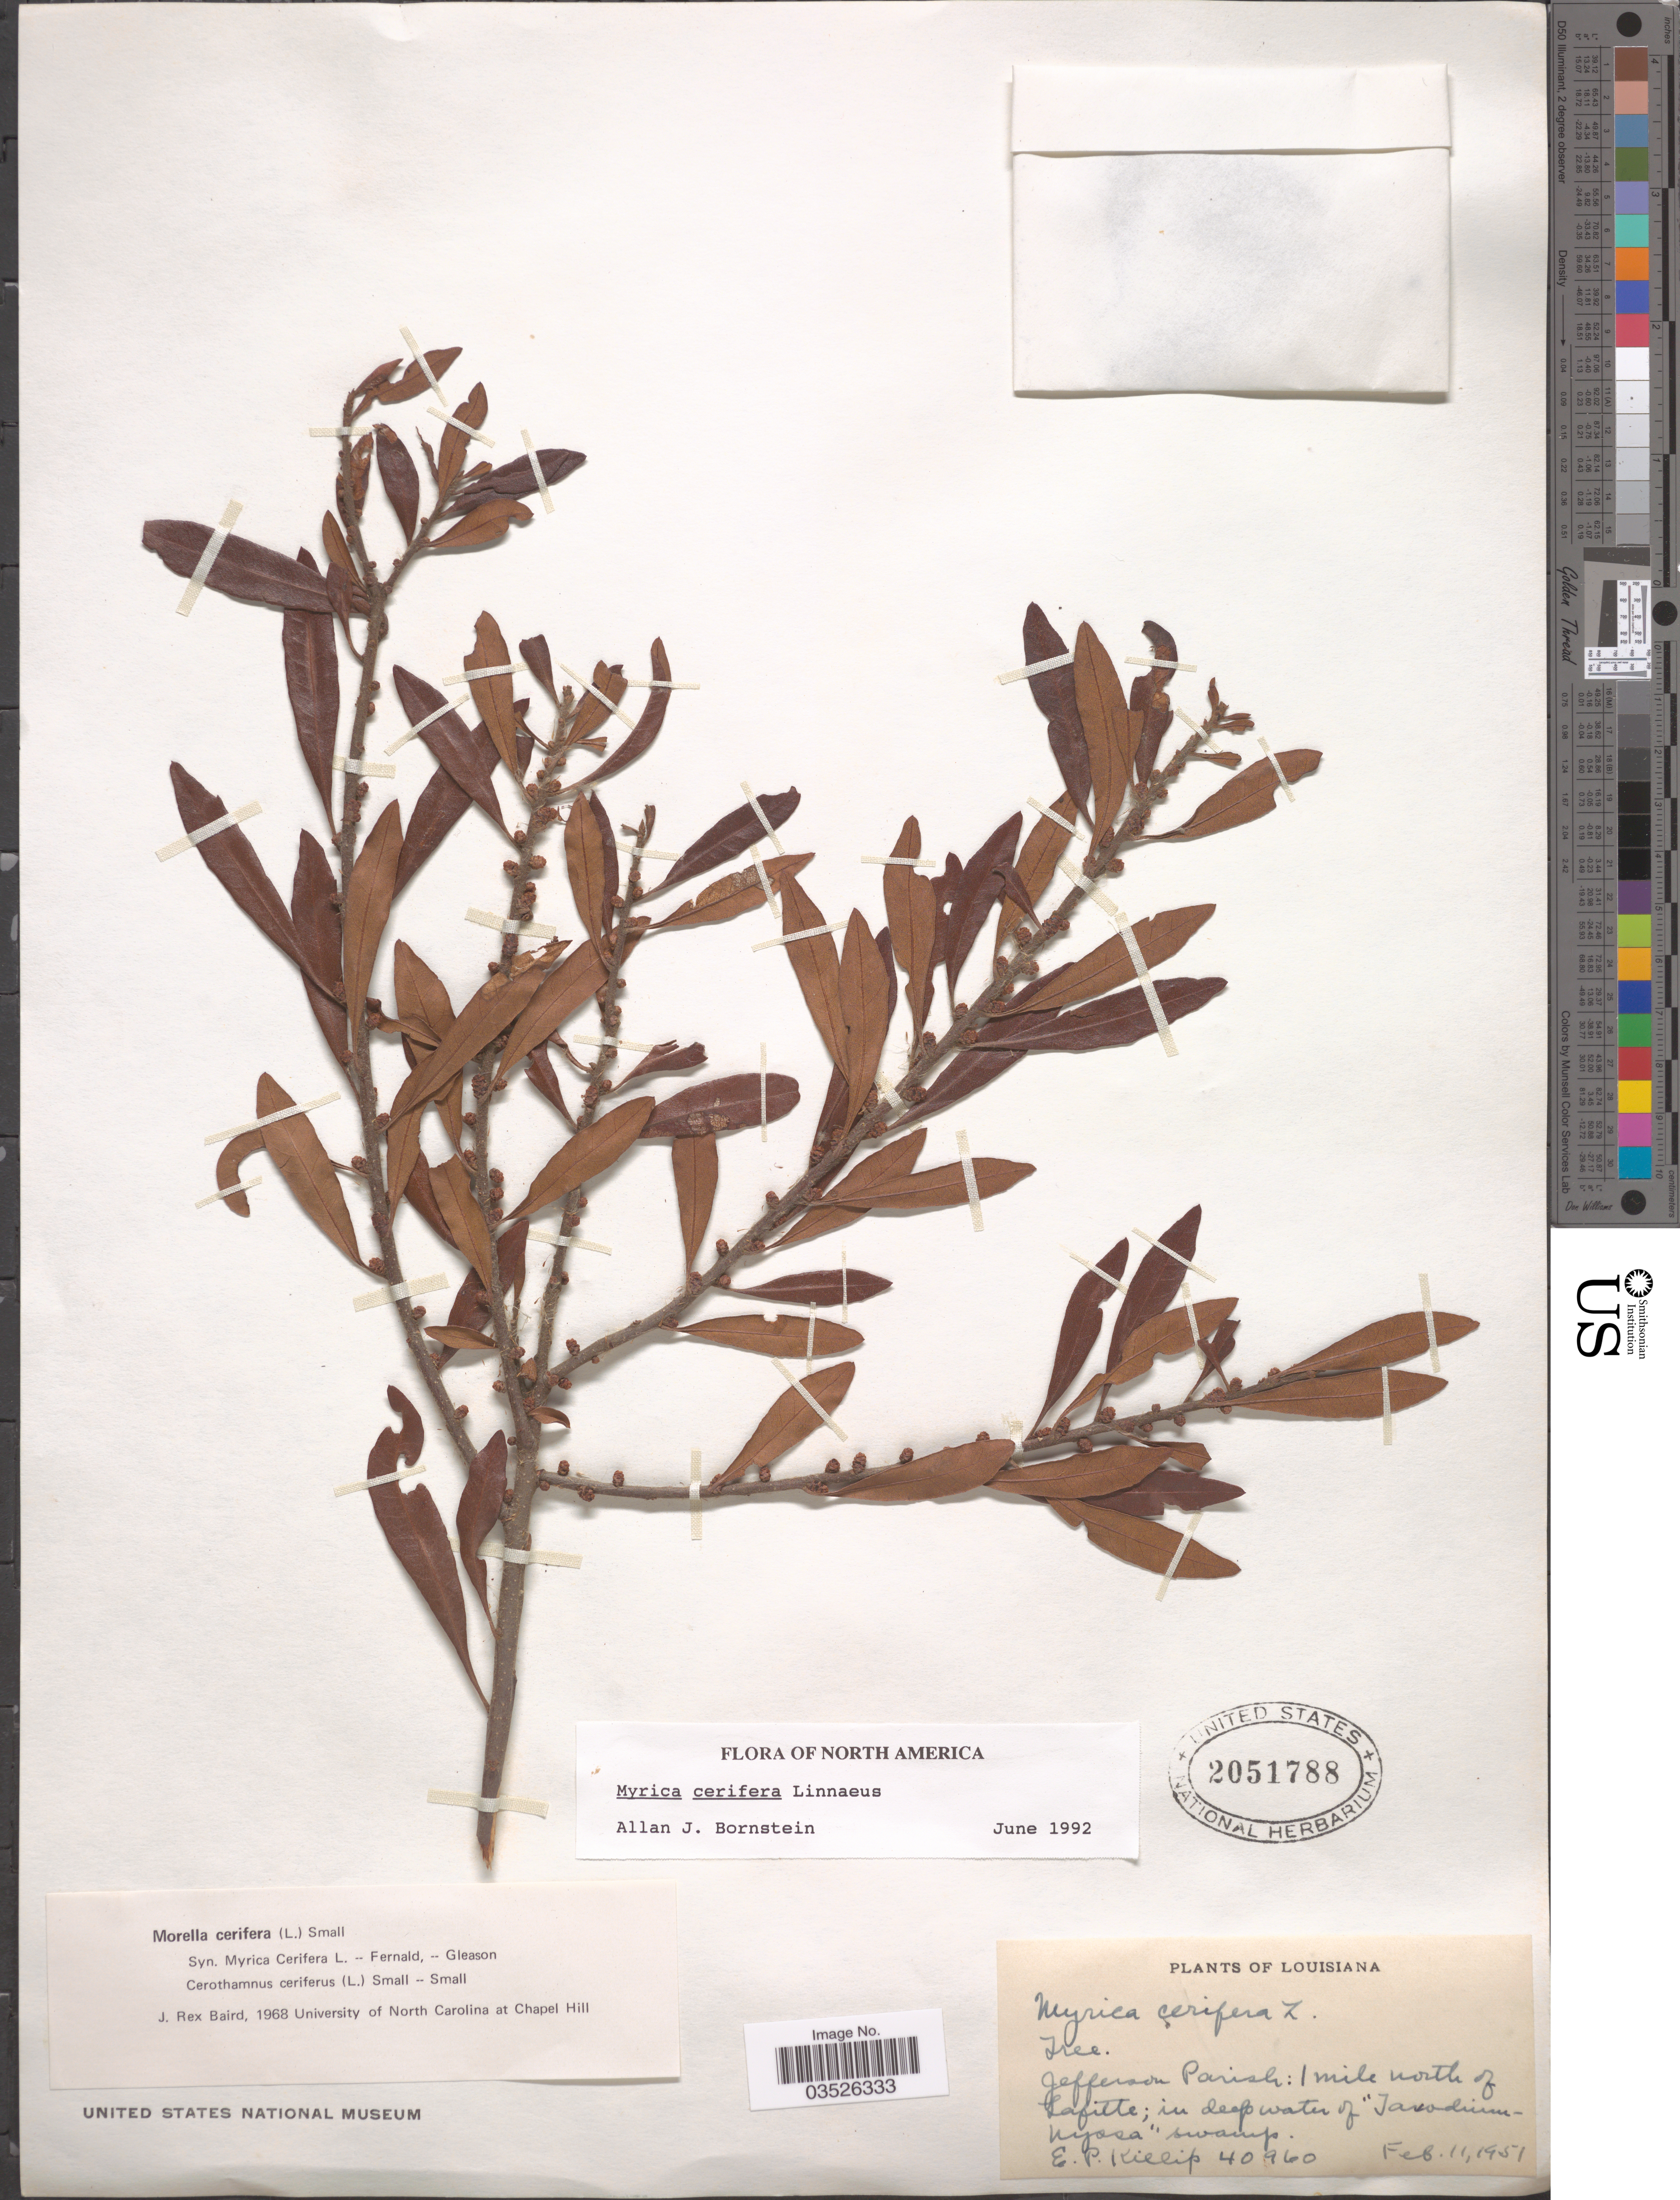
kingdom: Plantae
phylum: Tracheophyta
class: Magnoliopsida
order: Fagales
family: Myricaceae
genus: Morella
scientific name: Morella cerifera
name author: (L.) Small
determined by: Baird, James Rex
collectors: E. P. Killip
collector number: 40960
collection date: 1951-02-11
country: United States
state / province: Louisiana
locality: Jefferson Parish: 1 mile north of Lafitte; in deep water of "Taxodium hyssa" swamp.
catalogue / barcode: US 2051788